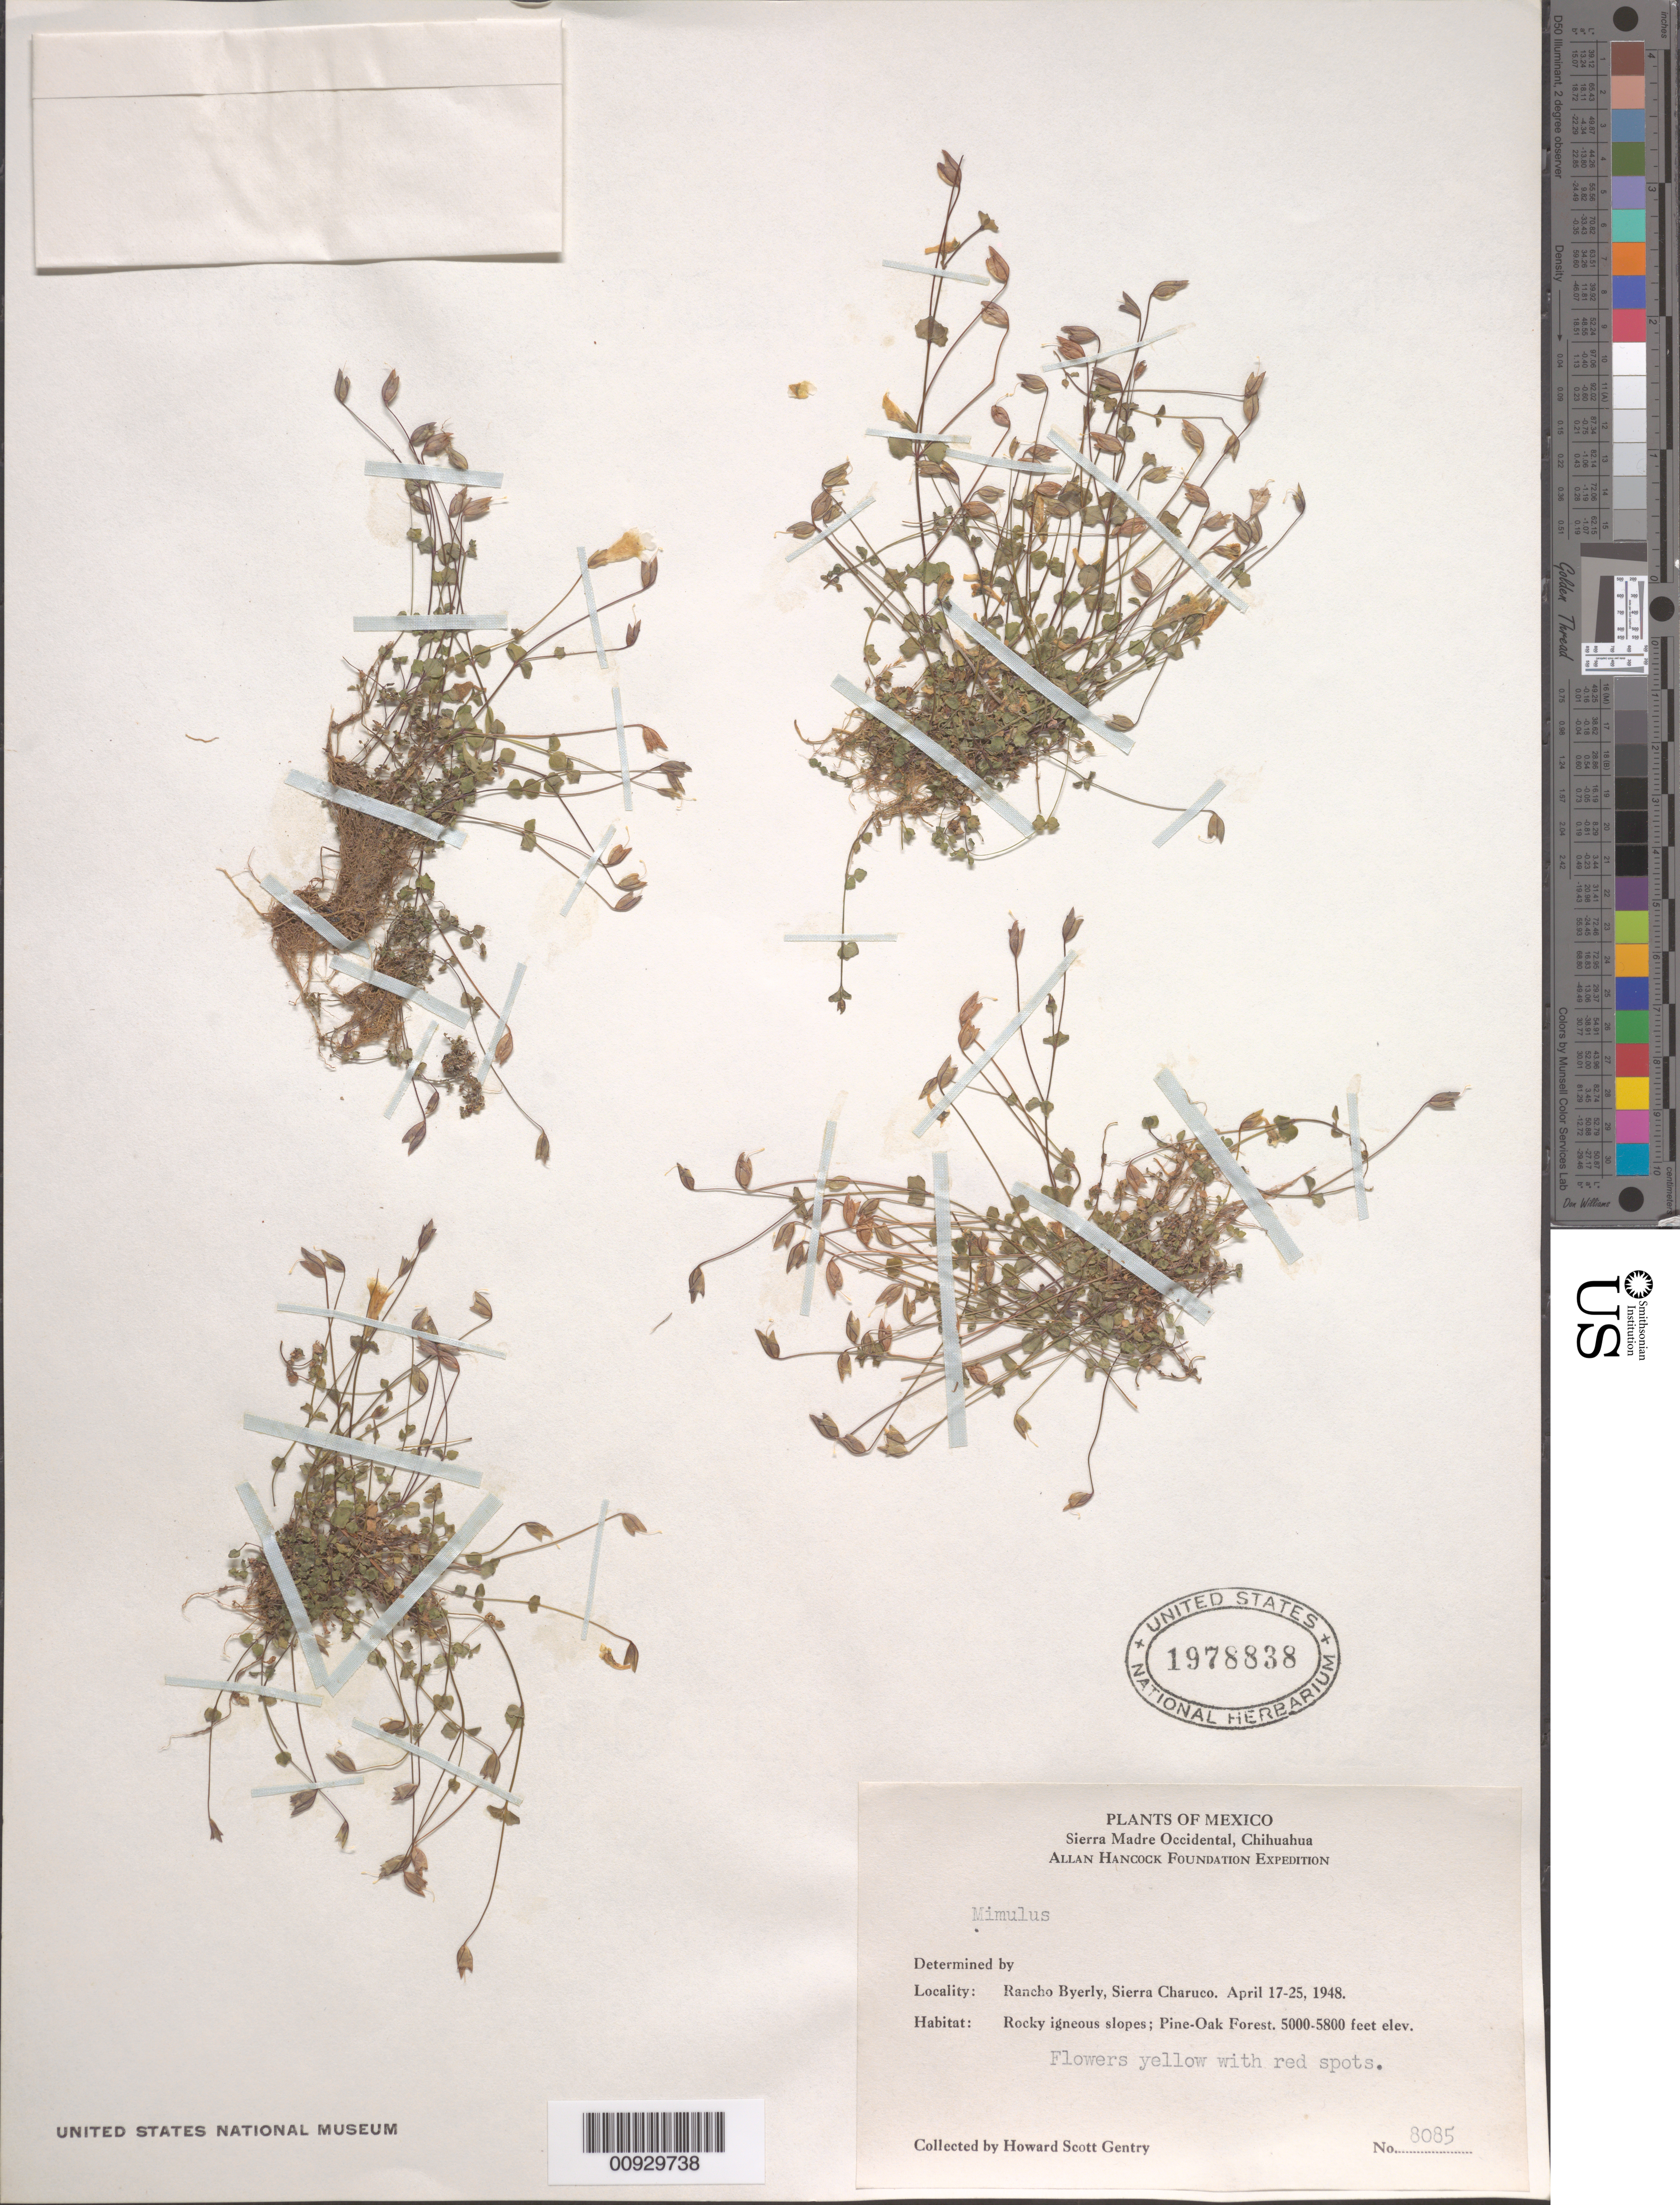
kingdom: Plantae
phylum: Tracheophyta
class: Magnoliopsida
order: Lamiales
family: Phrymaceae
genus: Mimulus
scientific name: Mimulus sp.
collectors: H. S. Gentry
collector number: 8085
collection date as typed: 17 Apr 1948 to 25 Apr 1948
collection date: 1948-04-17/1948-04-25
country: Mexico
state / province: Chihuahua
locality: Rancho Byerly, Sierra Charuco. Sierra Madre Occidental, Chihuahua.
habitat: Rocky igneous slopes; Pine-Oak Forest.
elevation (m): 1524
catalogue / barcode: US 1978838